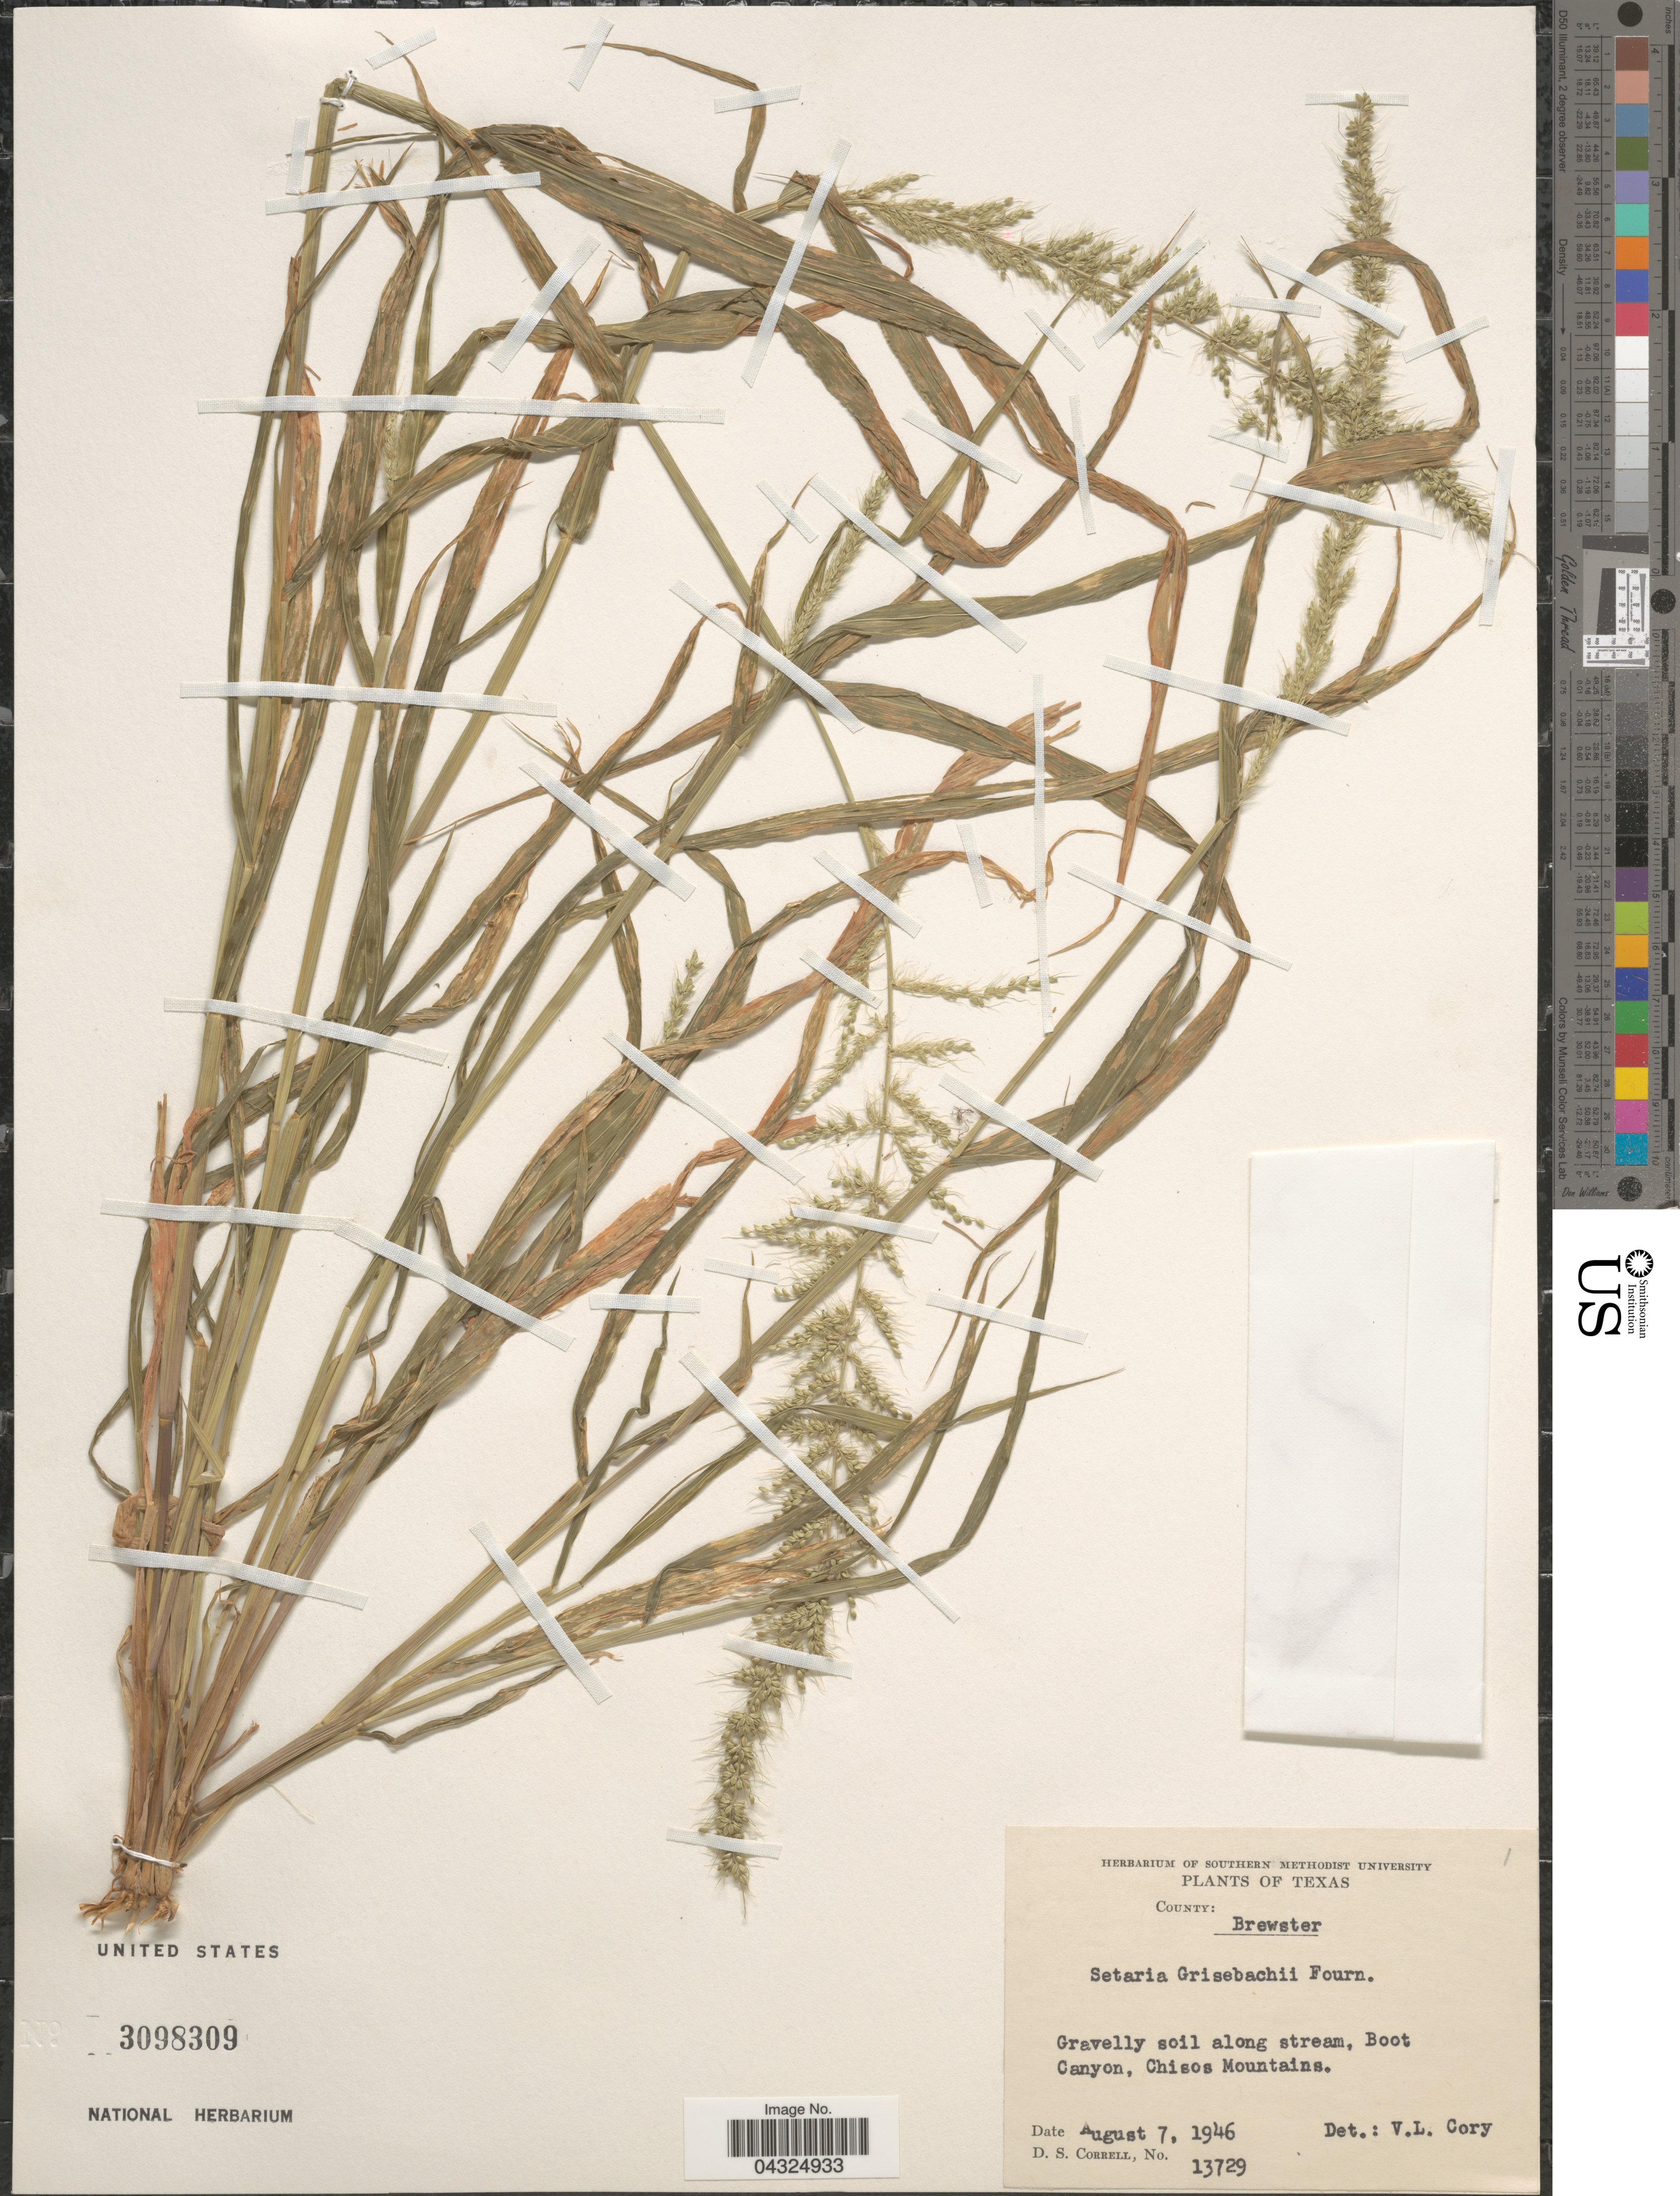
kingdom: Plantae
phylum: Tracheophyta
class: Liliopsida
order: Poales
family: Poaceae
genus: Setaria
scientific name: Setaria grisebachii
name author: E. Fourn.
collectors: D. S. Correll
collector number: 13729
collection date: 1946-08-07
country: United States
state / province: Texas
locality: County: Brewster. Gravelly soil along stream, Boot Canyon, Chisos Mountains.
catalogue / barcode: US 3098309